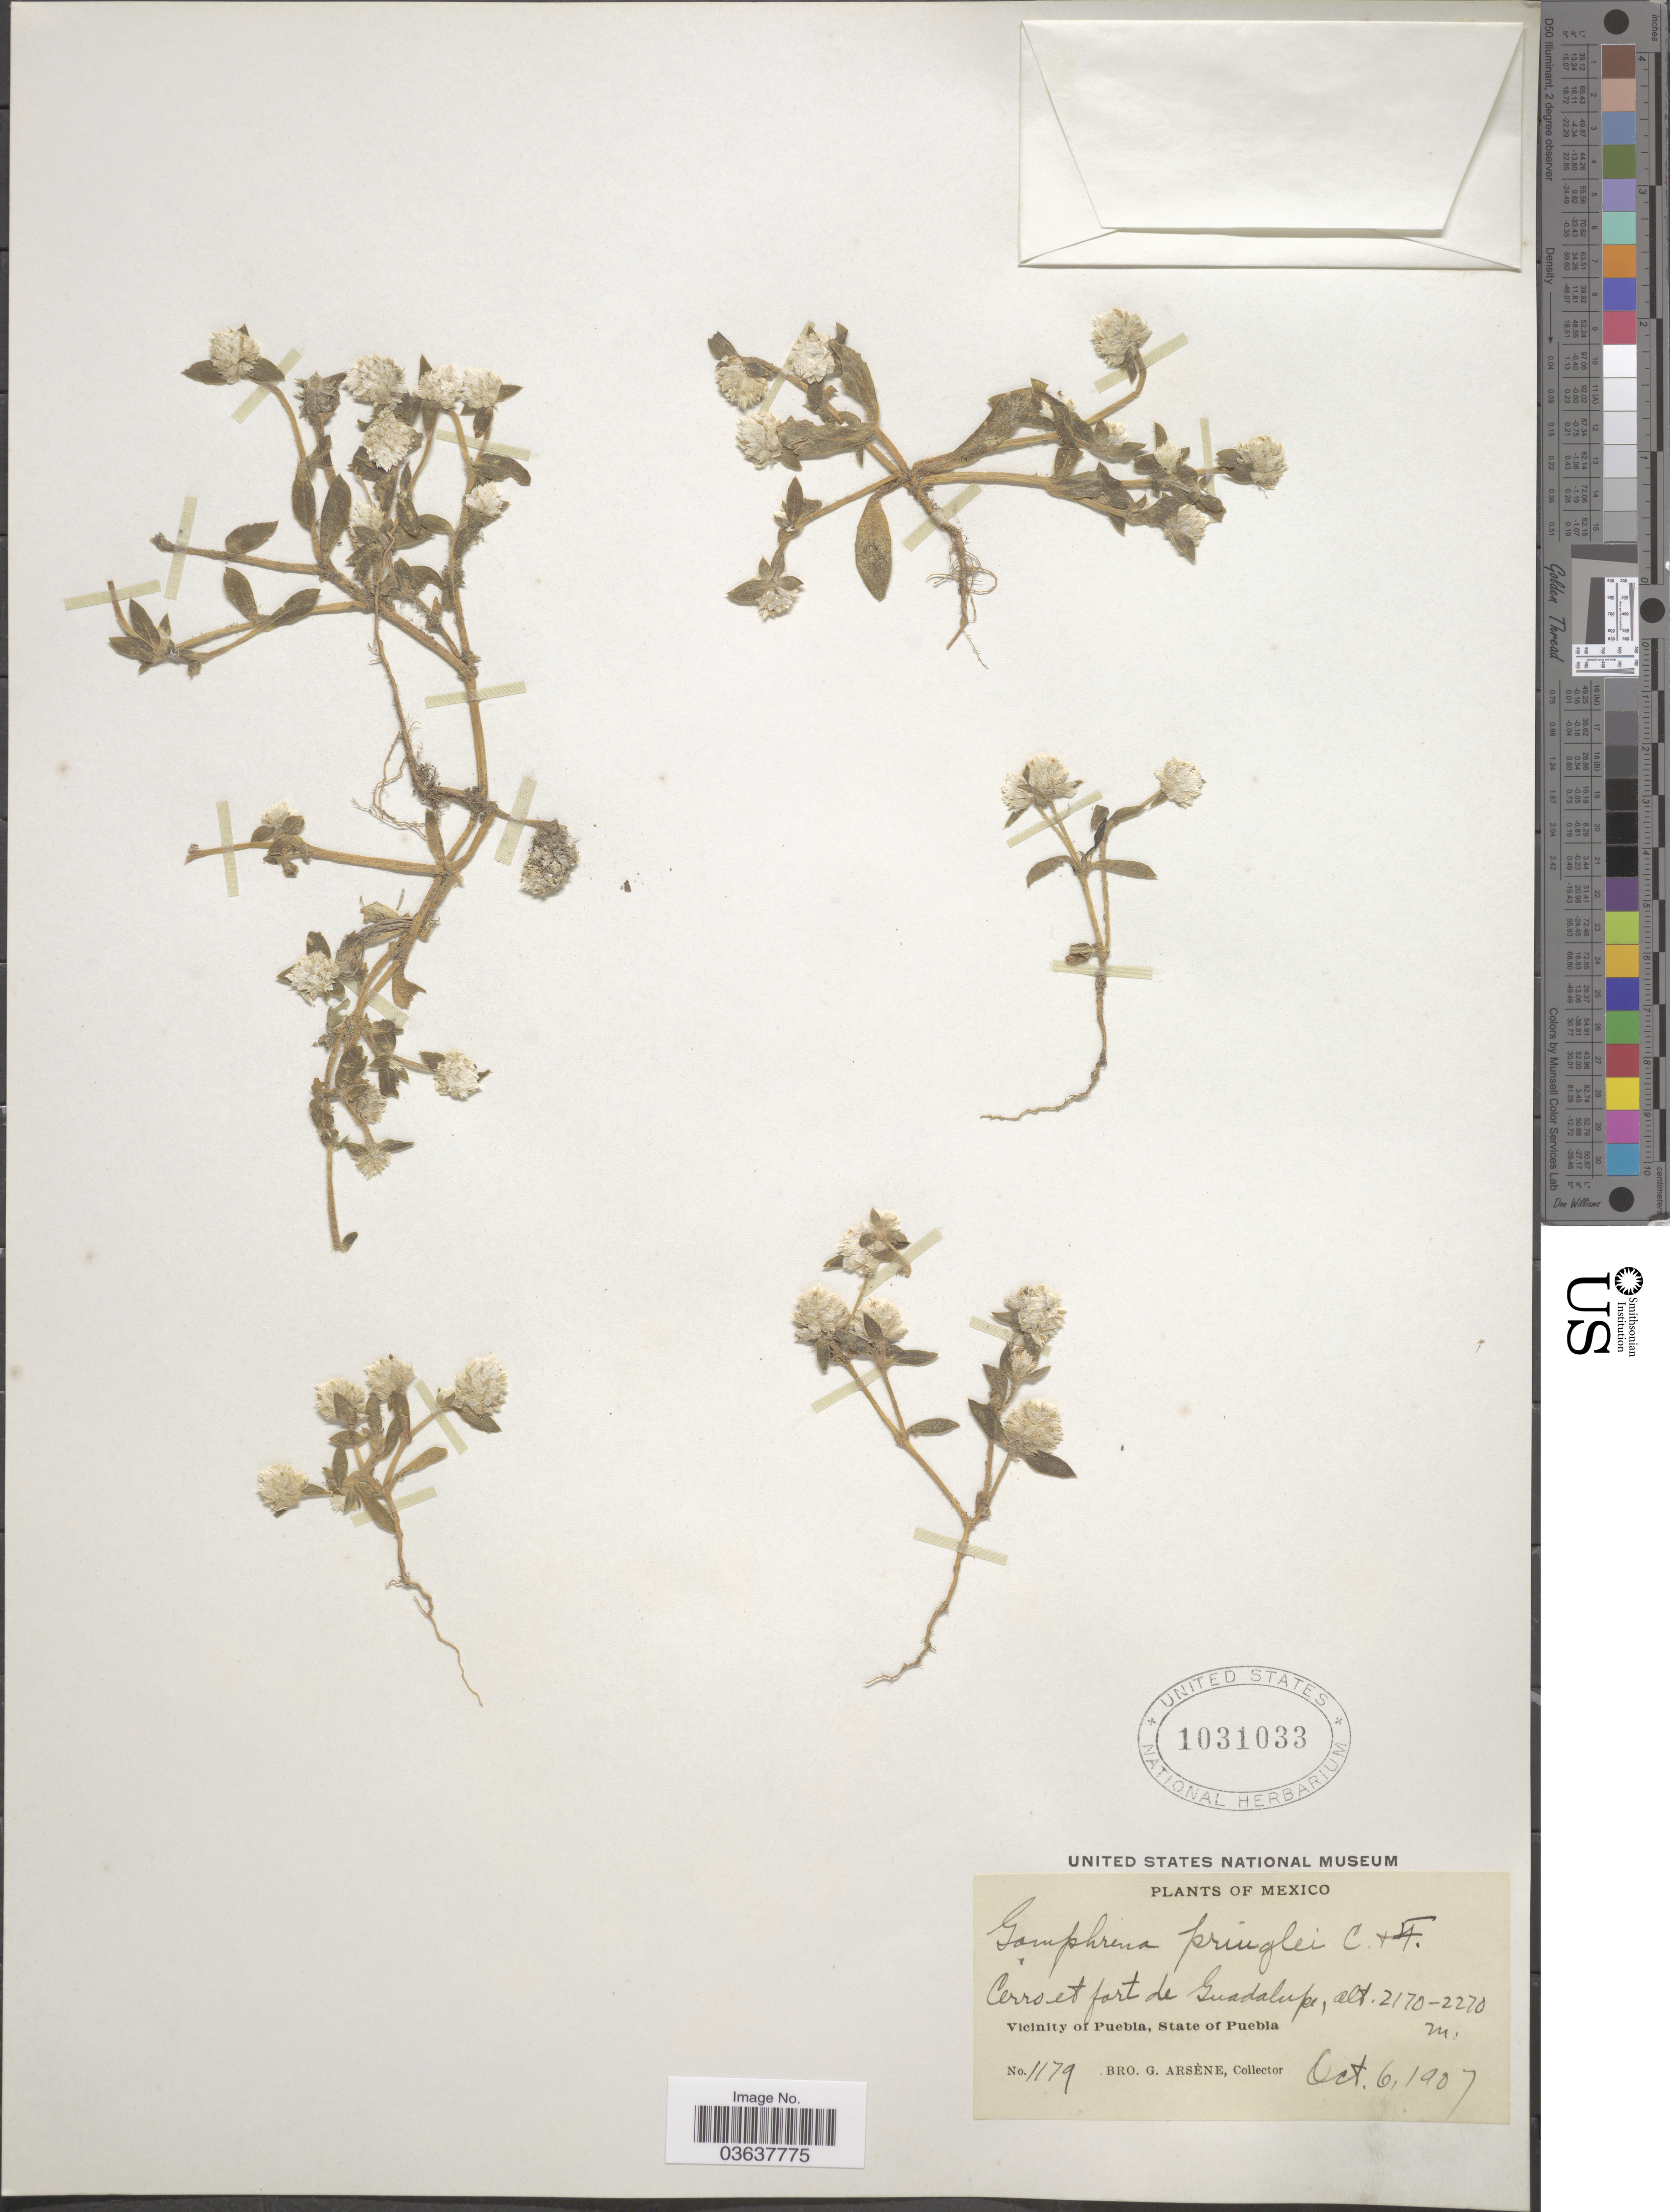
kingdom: Plantae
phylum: Tracheophyta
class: Magnoliopsida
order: Caryophyllales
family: Amaranthaceae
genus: Gomphrena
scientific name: Gomphrena pringlei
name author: J.M. Coult. & Fisher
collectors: Bro. G. Arsène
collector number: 1179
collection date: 1907-10-06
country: Mexico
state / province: Puebla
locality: Cerro et fort de Guadalupe. Vicinity of Puebla.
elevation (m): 2170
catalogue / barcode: US 1031033